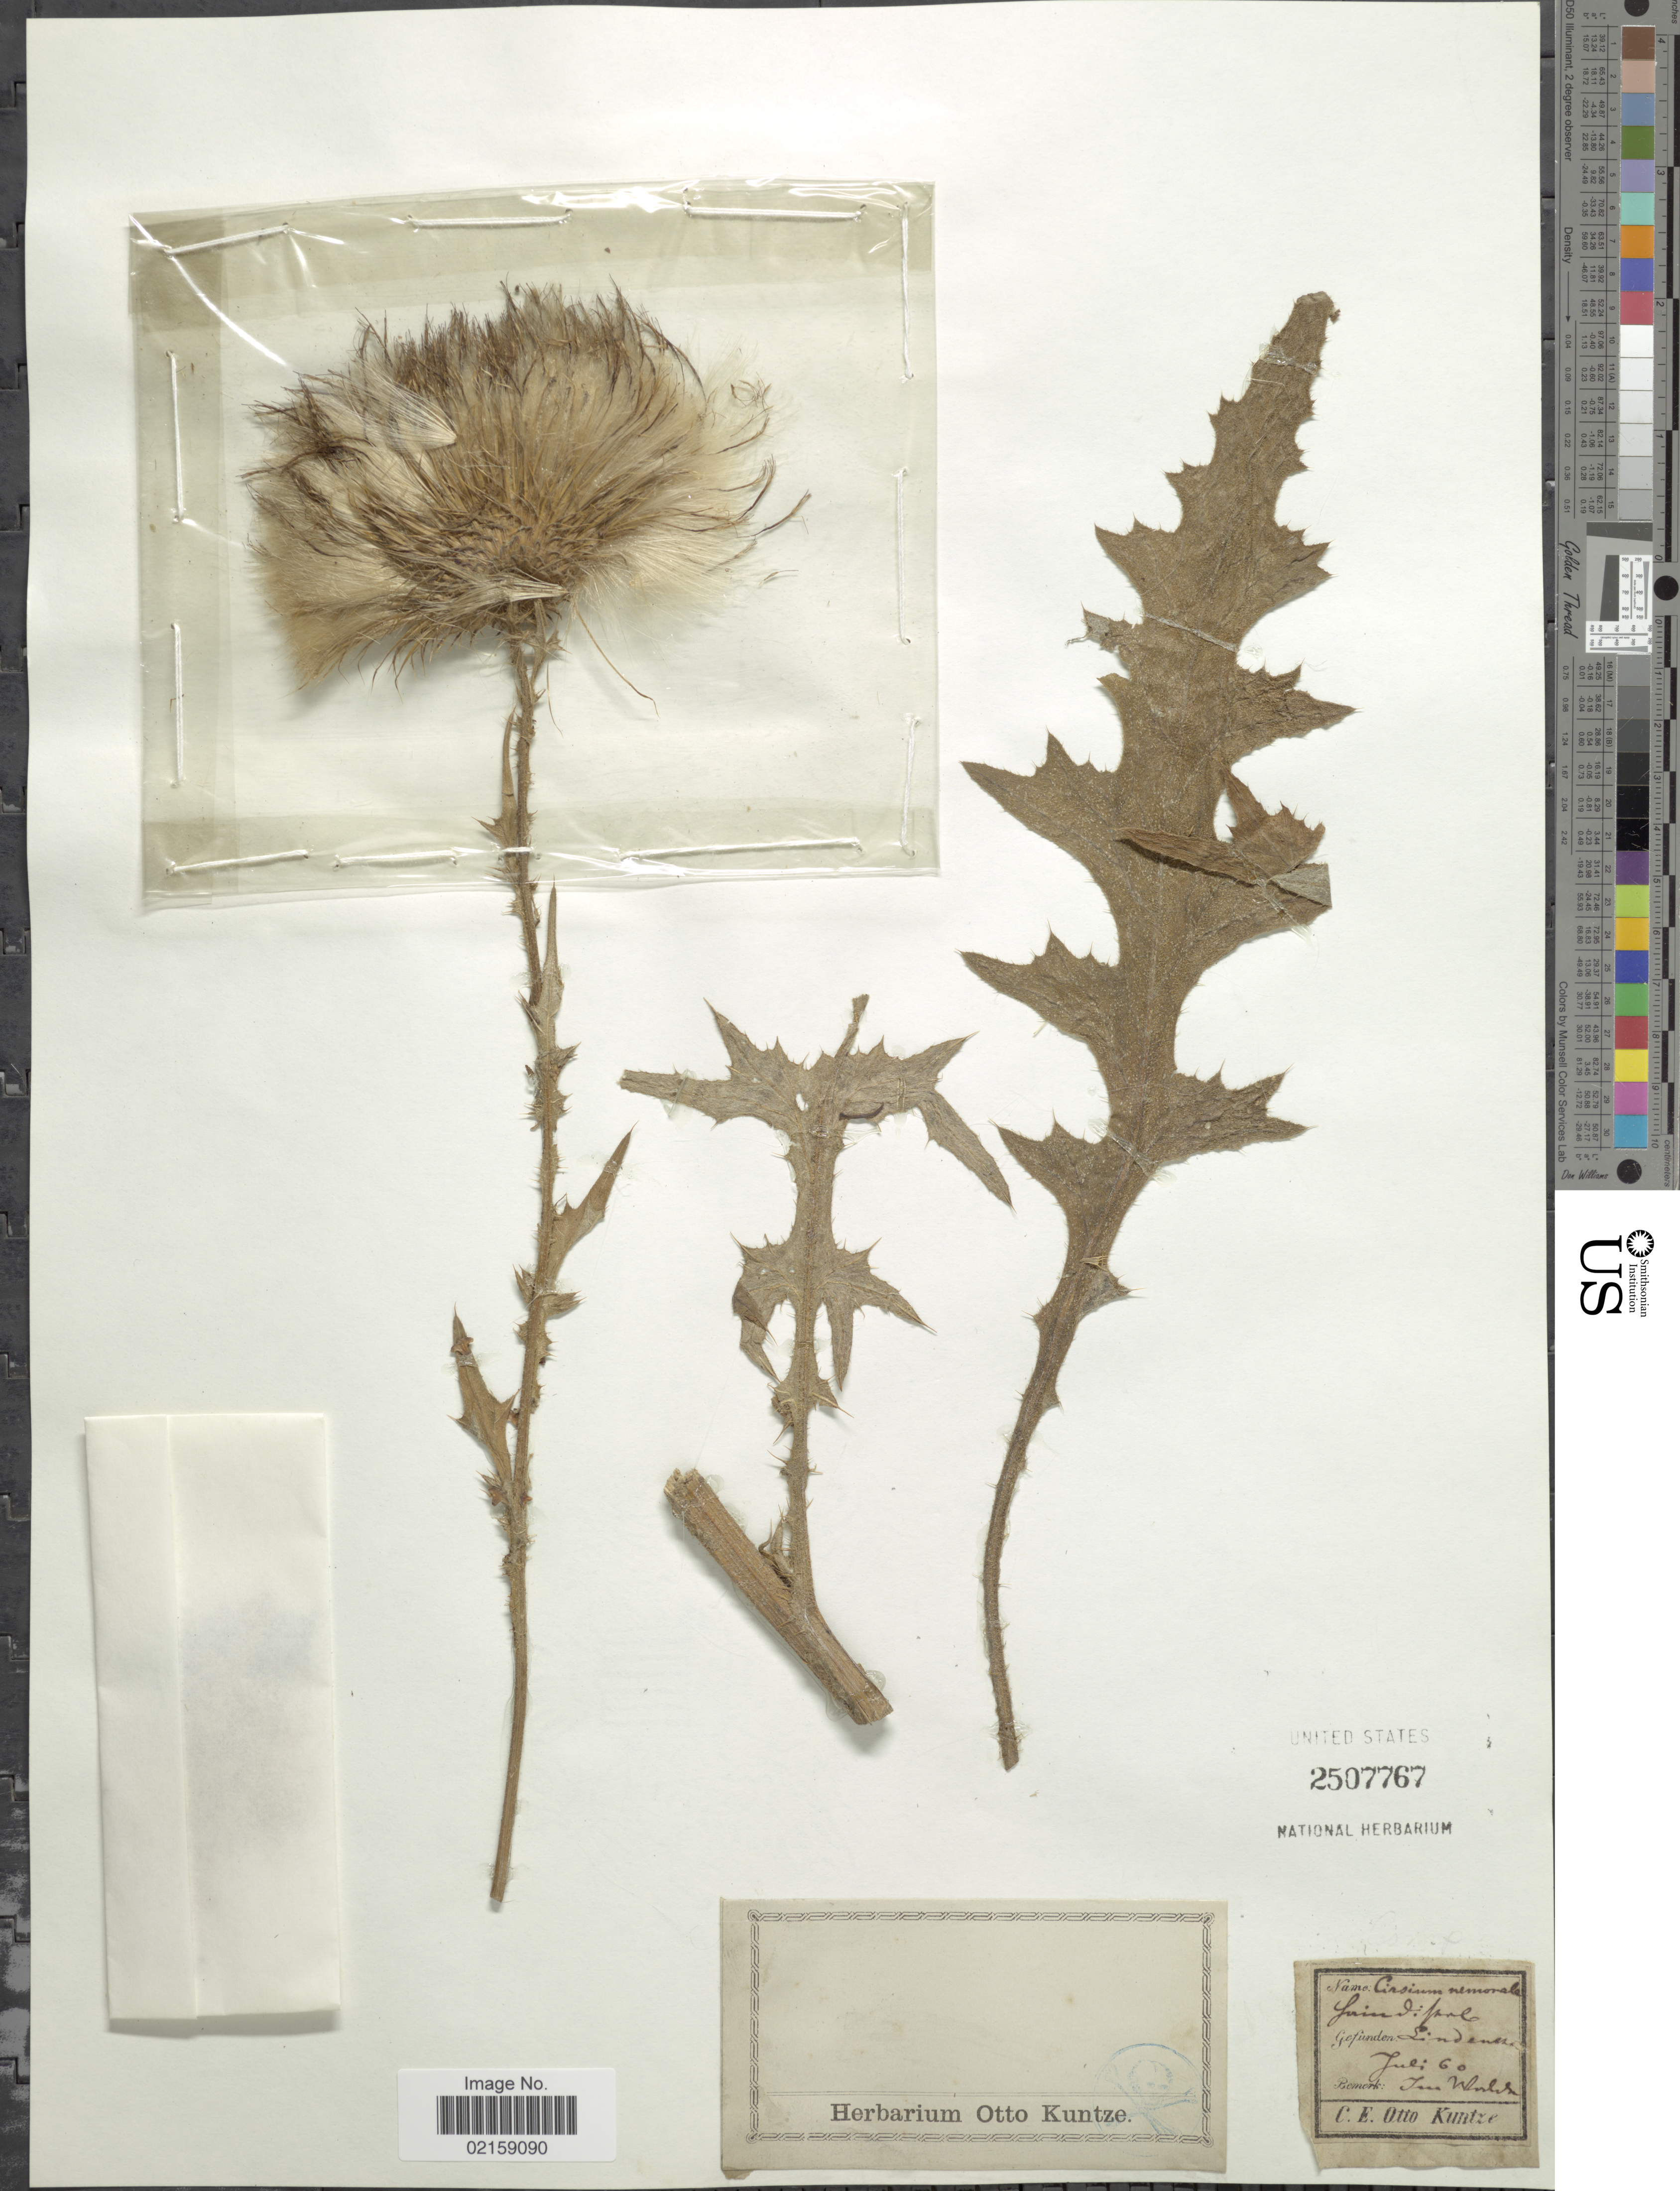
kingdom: Plantae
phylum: Tracheophyta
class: Magnoliopsida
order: Asterales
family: Asteraceae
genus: Cirsium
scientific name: Cirsium vulgare subsp. silvaticum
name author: (Tausch) Arènes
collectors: C.E.O. Kuntze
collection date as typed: Transcribed d/m/y: /7/60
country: Germany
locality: Lindenthal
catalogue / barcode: US 2507767